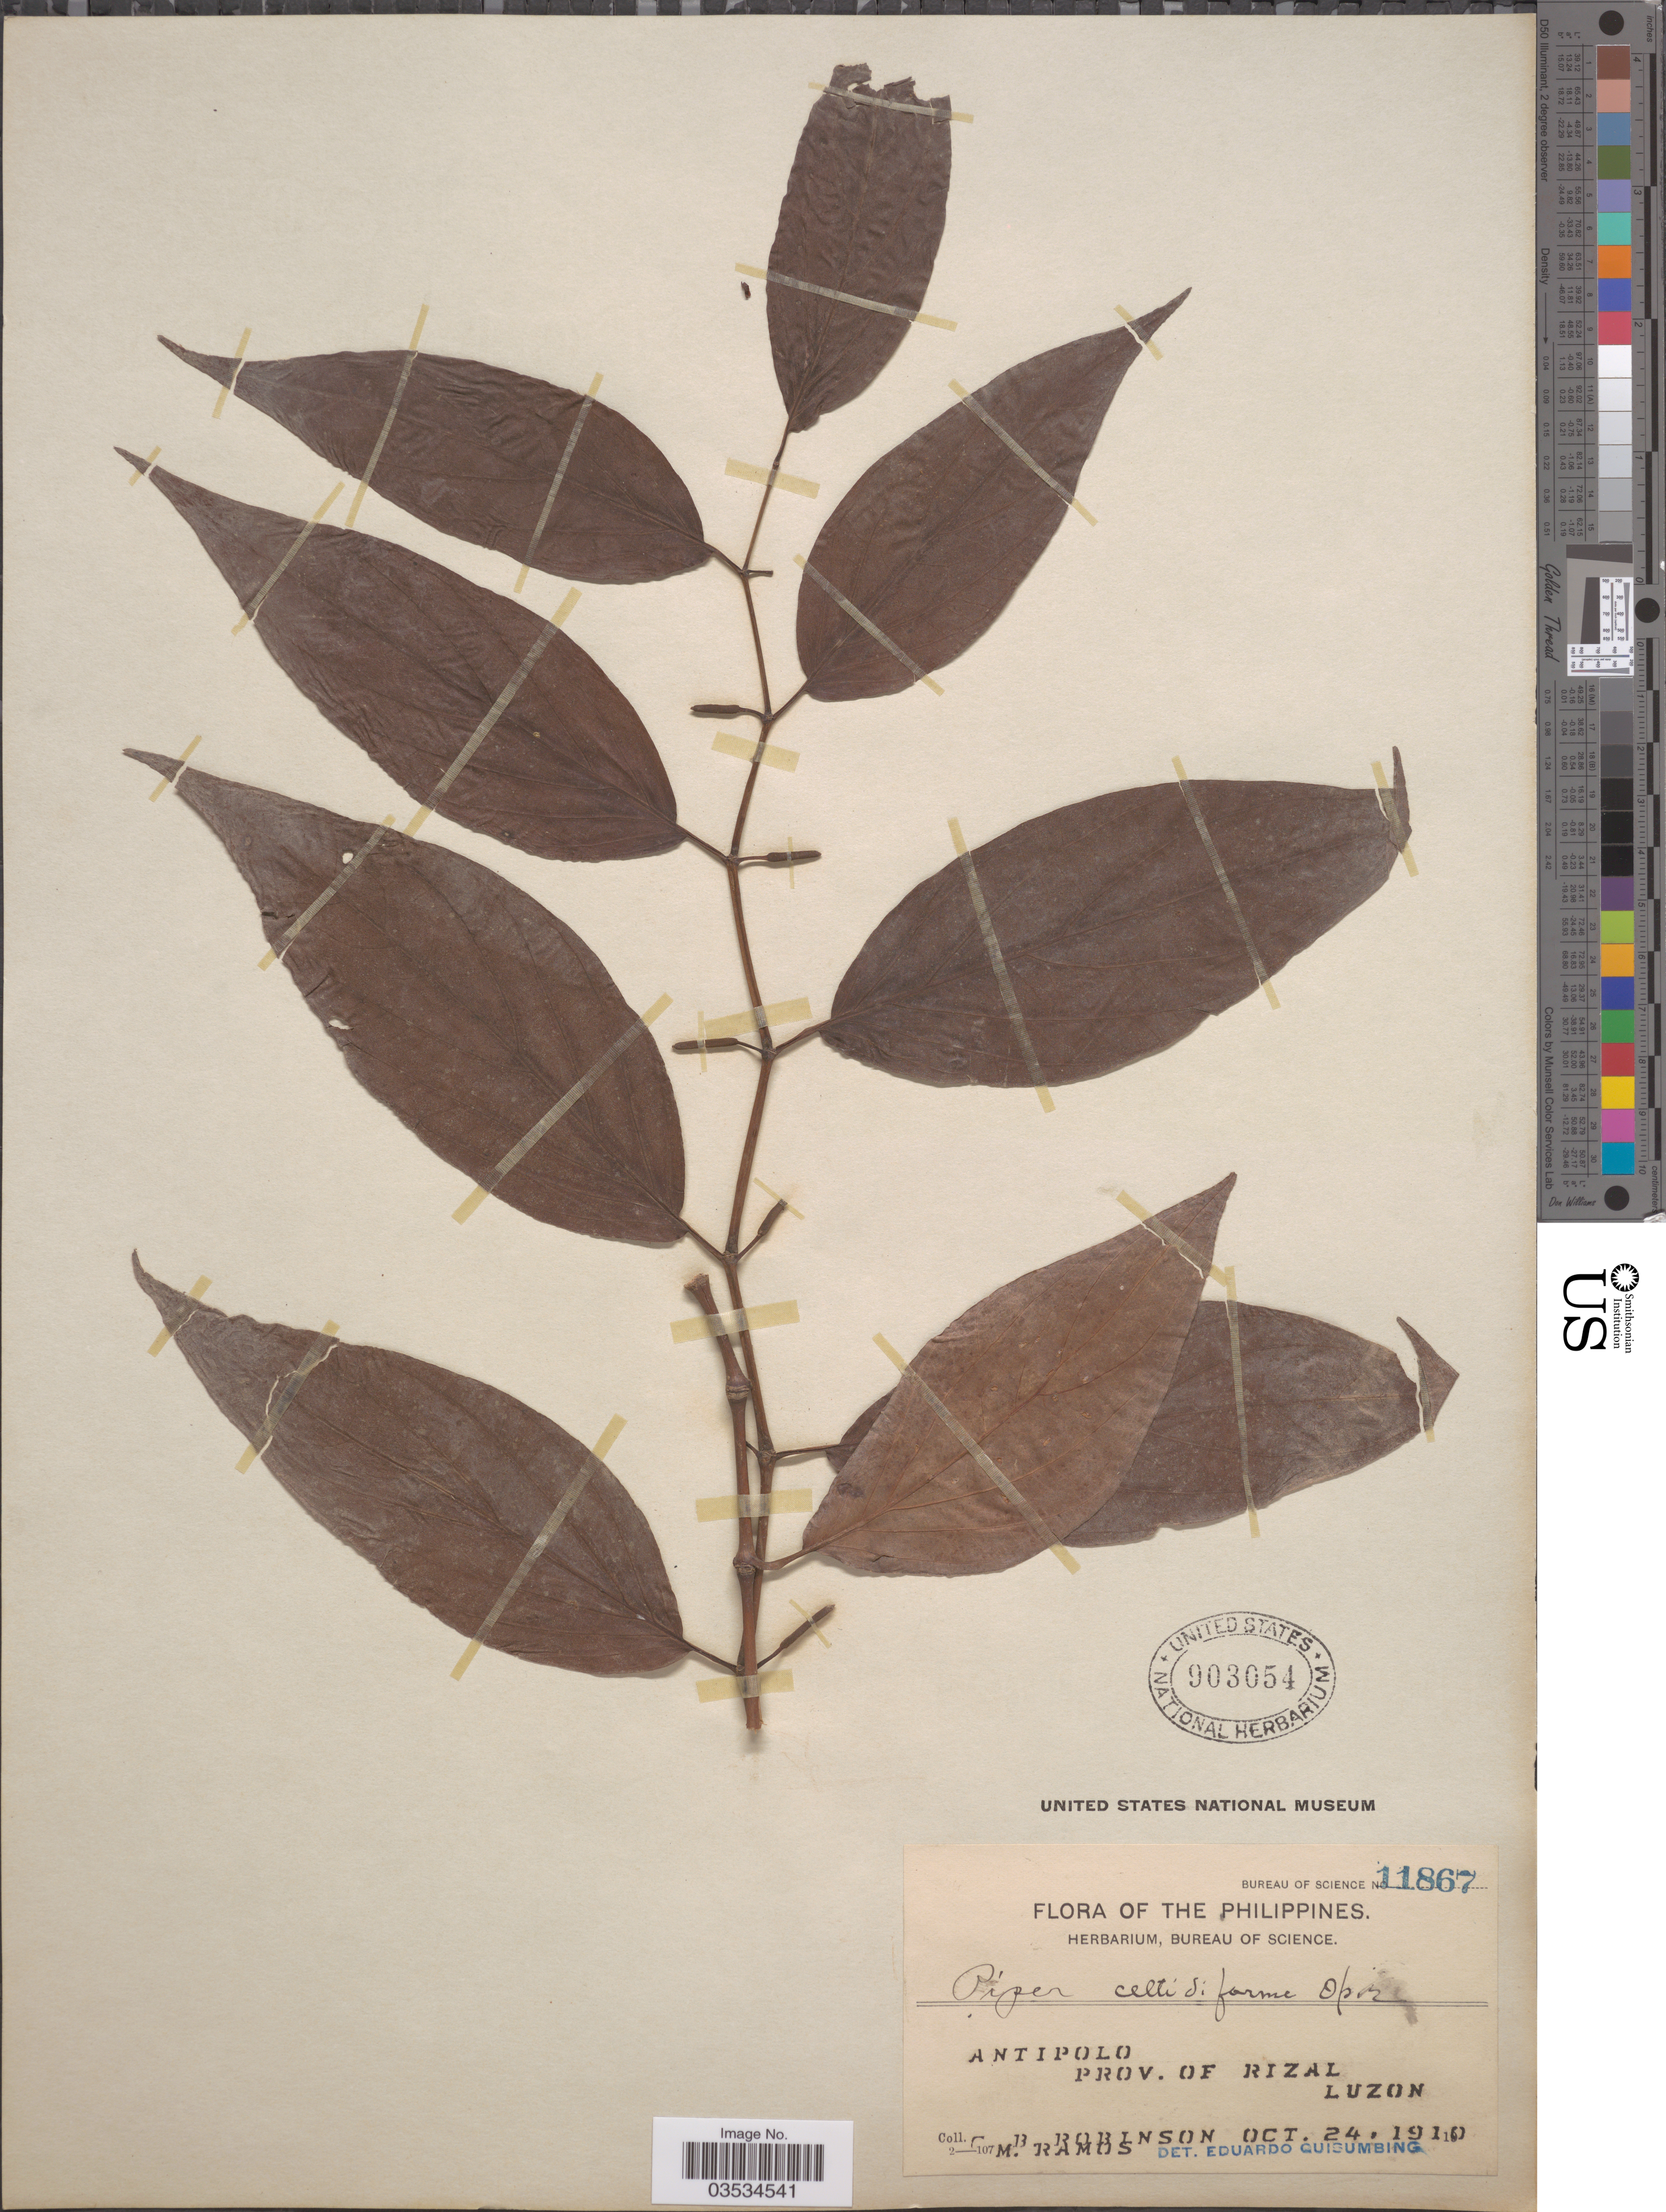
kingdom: Plantae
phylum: Tracheophyta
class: Magnoliopsida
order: Piperales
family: Piperaceae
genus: Piper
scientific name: Piper celtidiforme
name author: Opiz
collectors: C. Robinson & M. Ramos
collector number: Bureau of Science 11867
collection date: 1910-10-24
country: Philippines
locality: Antipolo. Prov. of Rizal. Luzon.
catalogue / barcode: US 903054